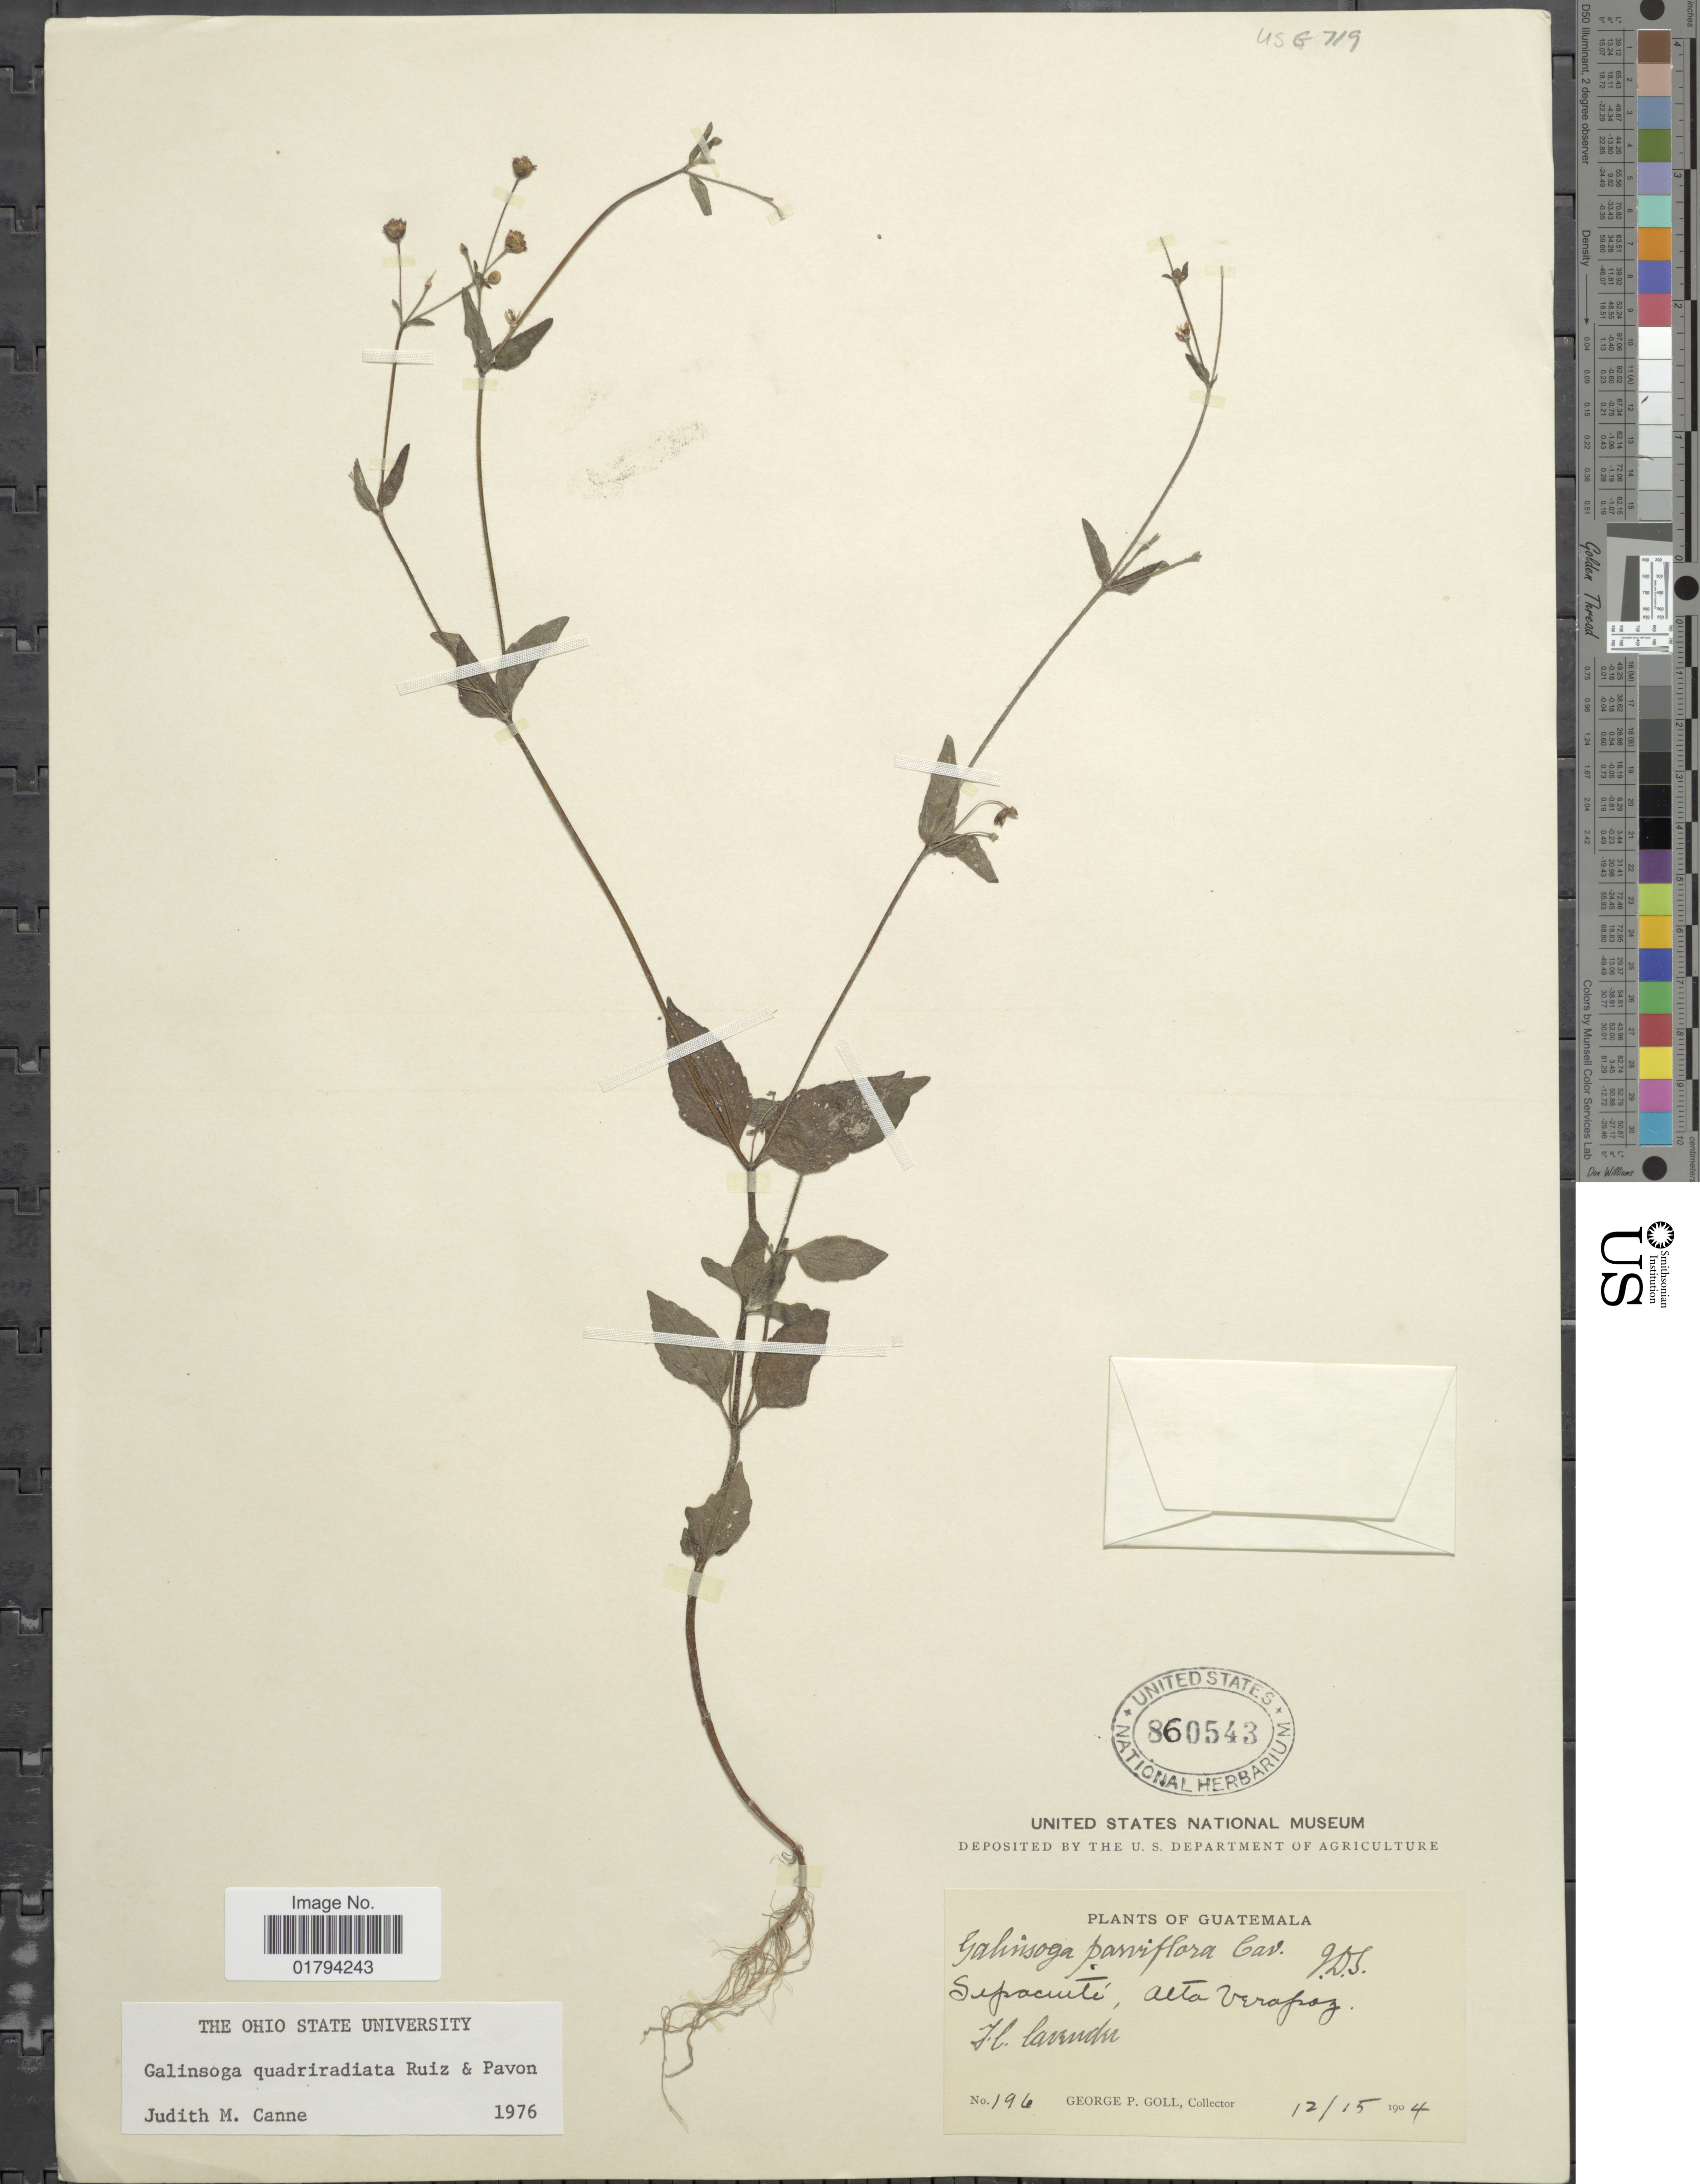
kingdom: Plantae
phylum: Tracheophyta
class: Magnoliopsida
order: Asterales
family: Asteraceae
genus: Galinsoga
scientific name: Galinsoga quadriradiata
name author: Ruiz & Pav.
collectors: G. P. Goll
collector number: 196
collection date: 1904-12-15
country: Guatemala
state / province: Alta Verapaz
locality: Sepacuite, Alta Verapaz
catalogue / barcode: US 860543